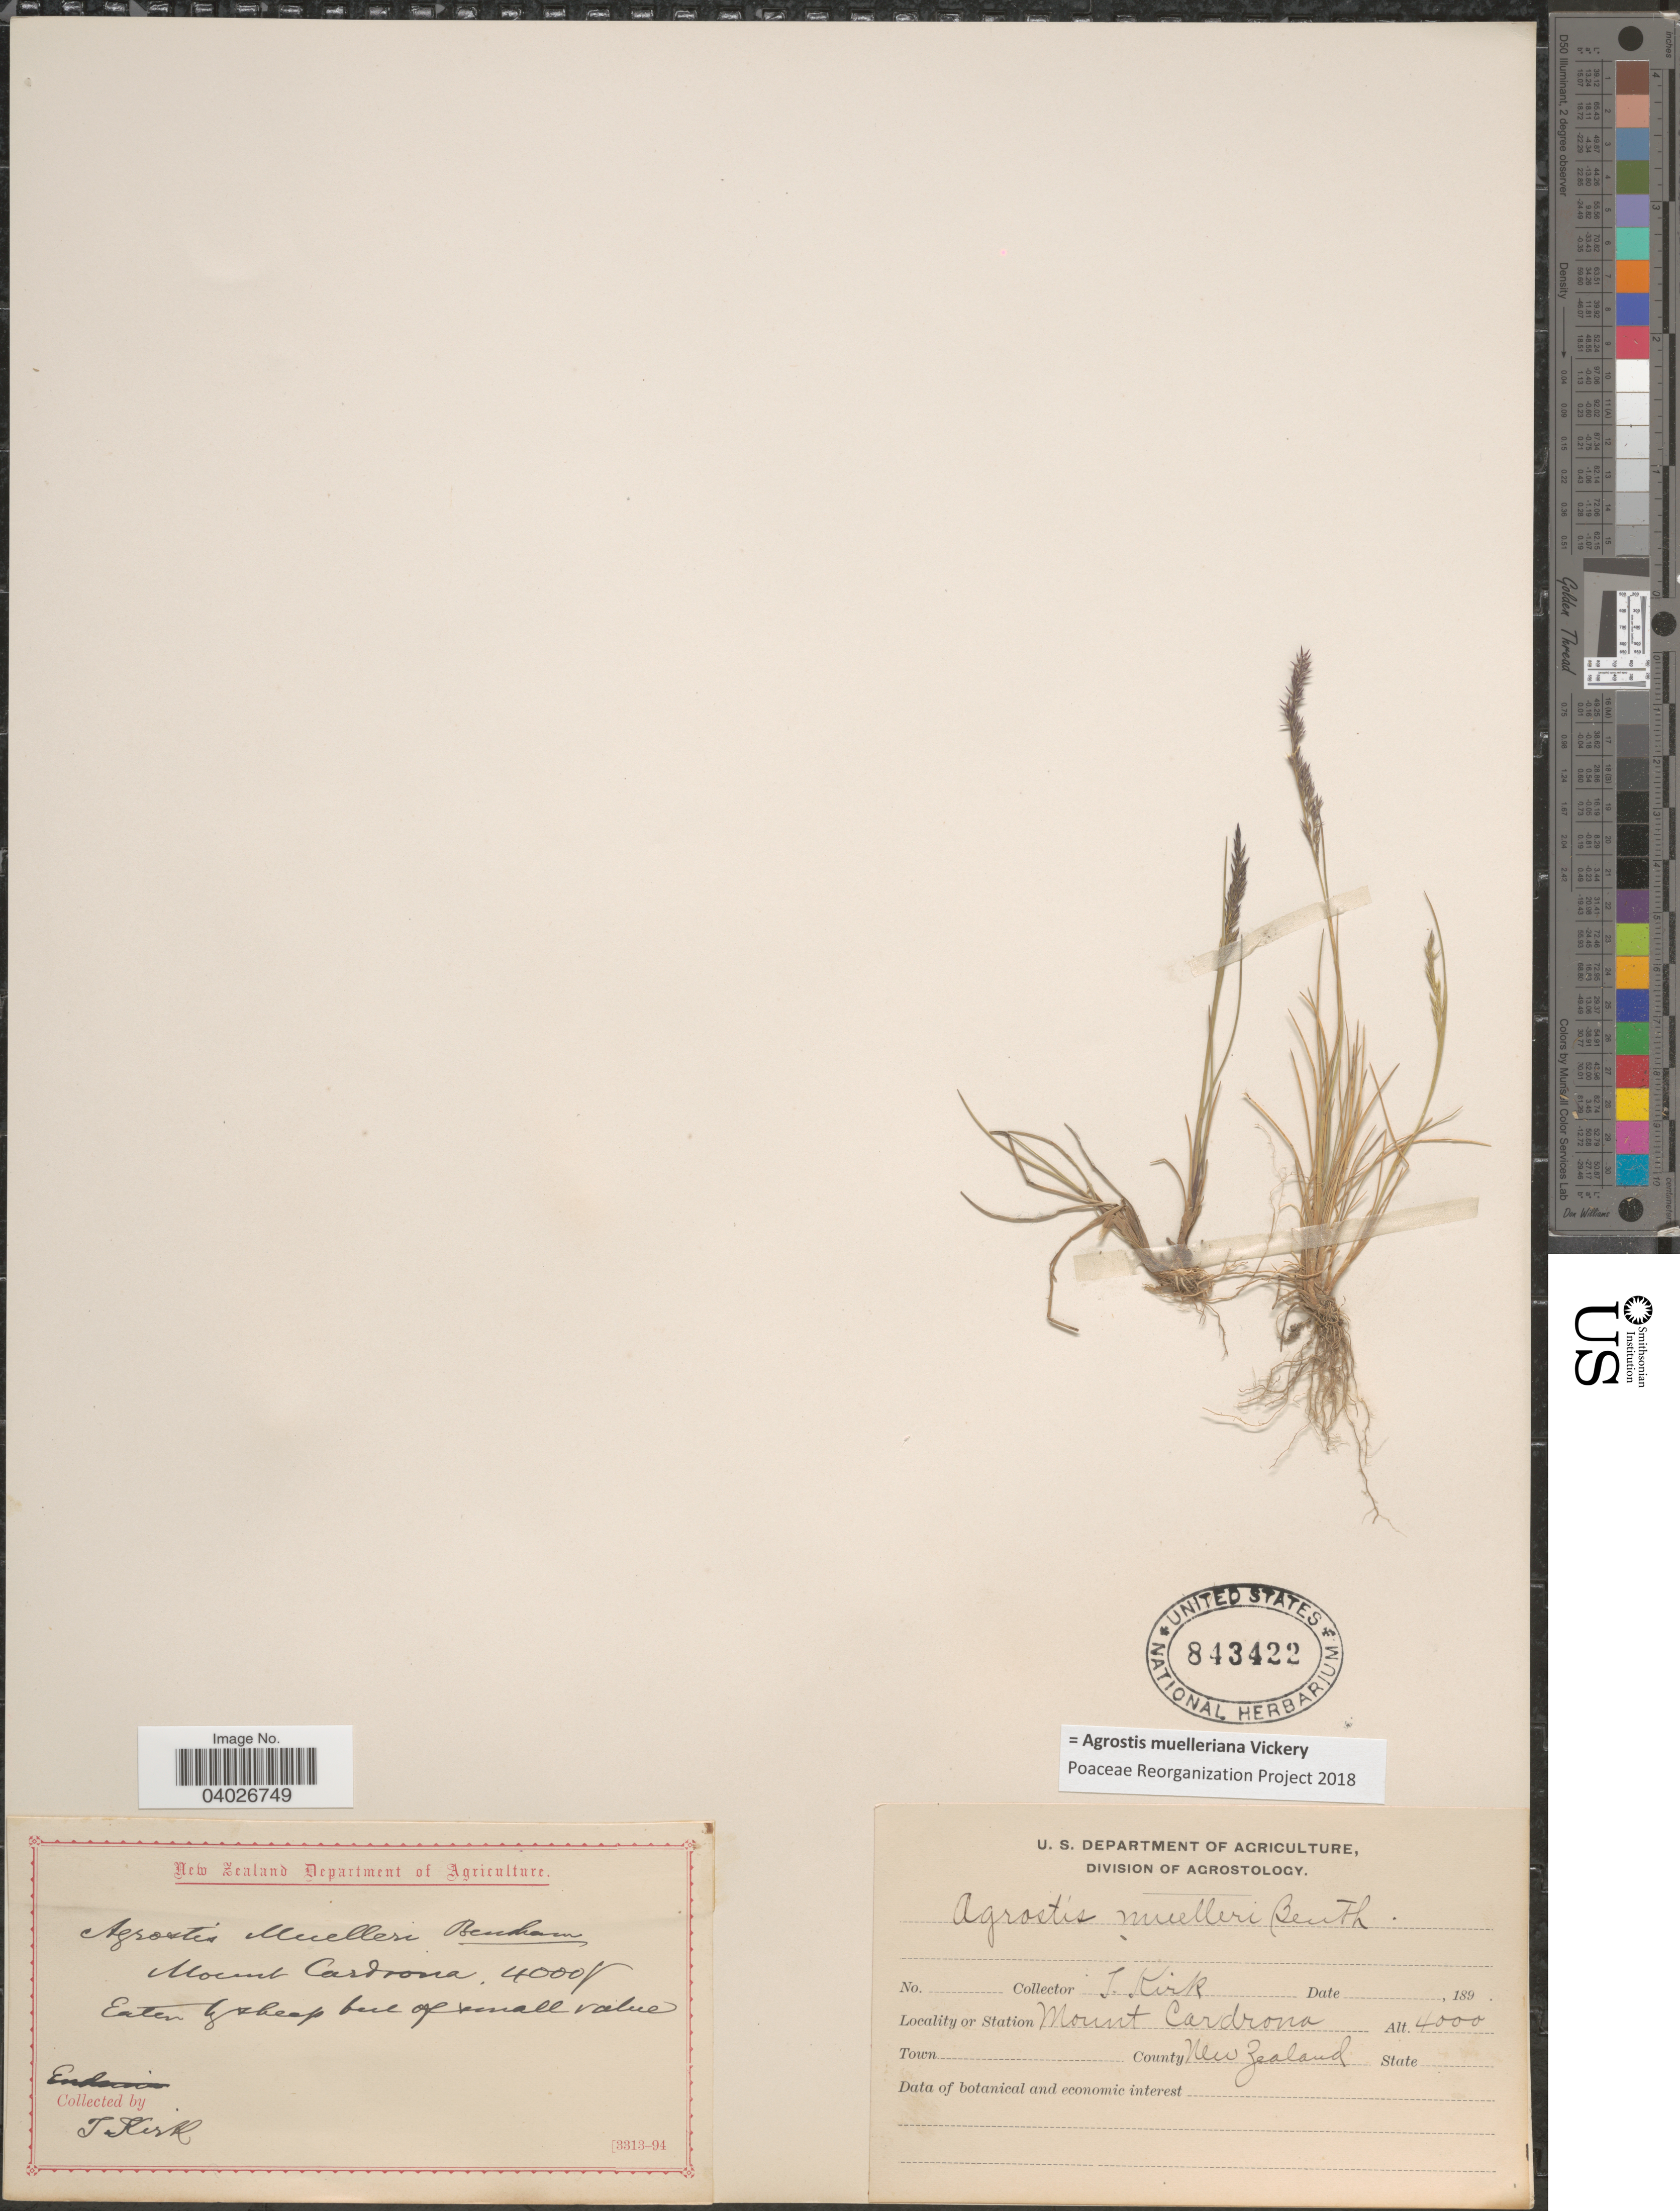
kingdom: Plantae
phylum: Tracheophyta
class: Liliopsida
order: Poales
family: Poaceae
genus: Agrostis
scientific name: Agrostis muelleriana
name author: Vickery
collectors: T. Kirk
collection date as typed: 189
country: New Zealand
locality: Mount Cardrona.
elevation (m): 1219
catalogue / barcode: US 843422